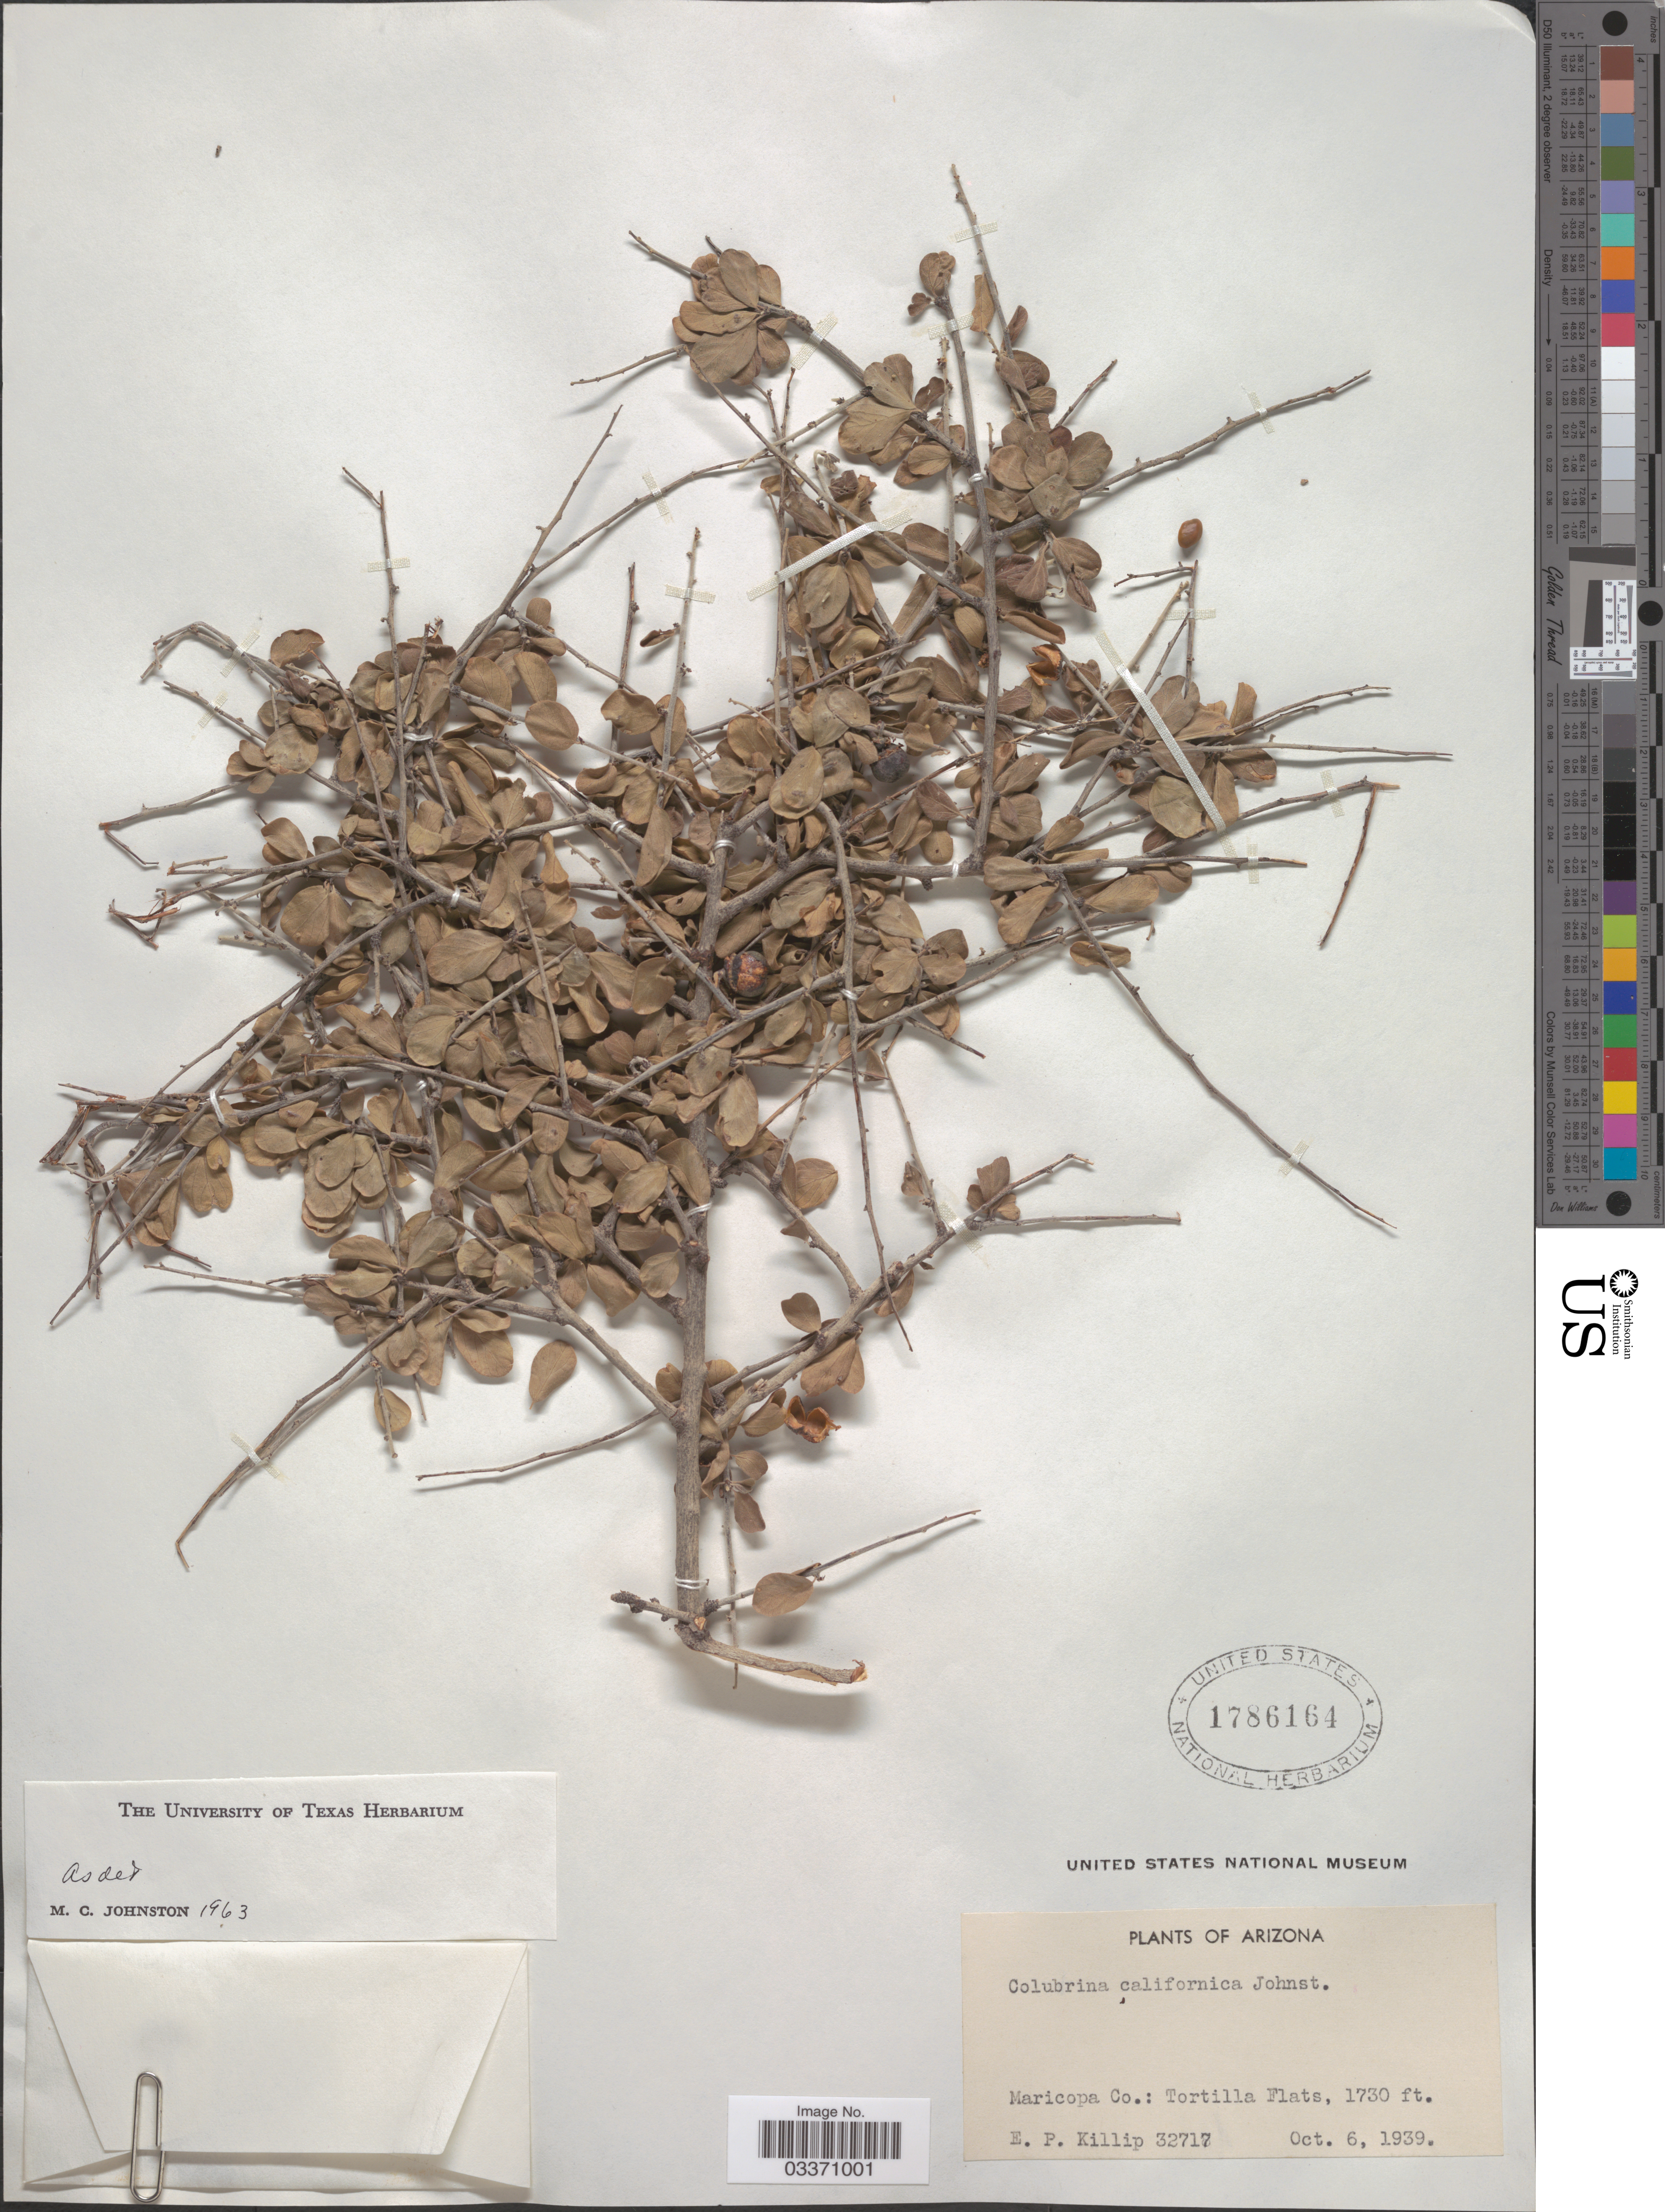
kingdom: Plantae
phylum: Tracheophyta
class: Magnoliopsida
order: Rosales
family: Rhamnaceae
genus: Colubrina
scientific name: Colubrina californica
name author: I.M. Johnst.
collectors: E. P. Killip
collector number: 32717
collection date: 1939-10-06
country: United States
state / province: Arizona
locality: Maricopa Co.: Tortilla Flats.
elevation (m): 527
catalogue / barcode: US 1786164